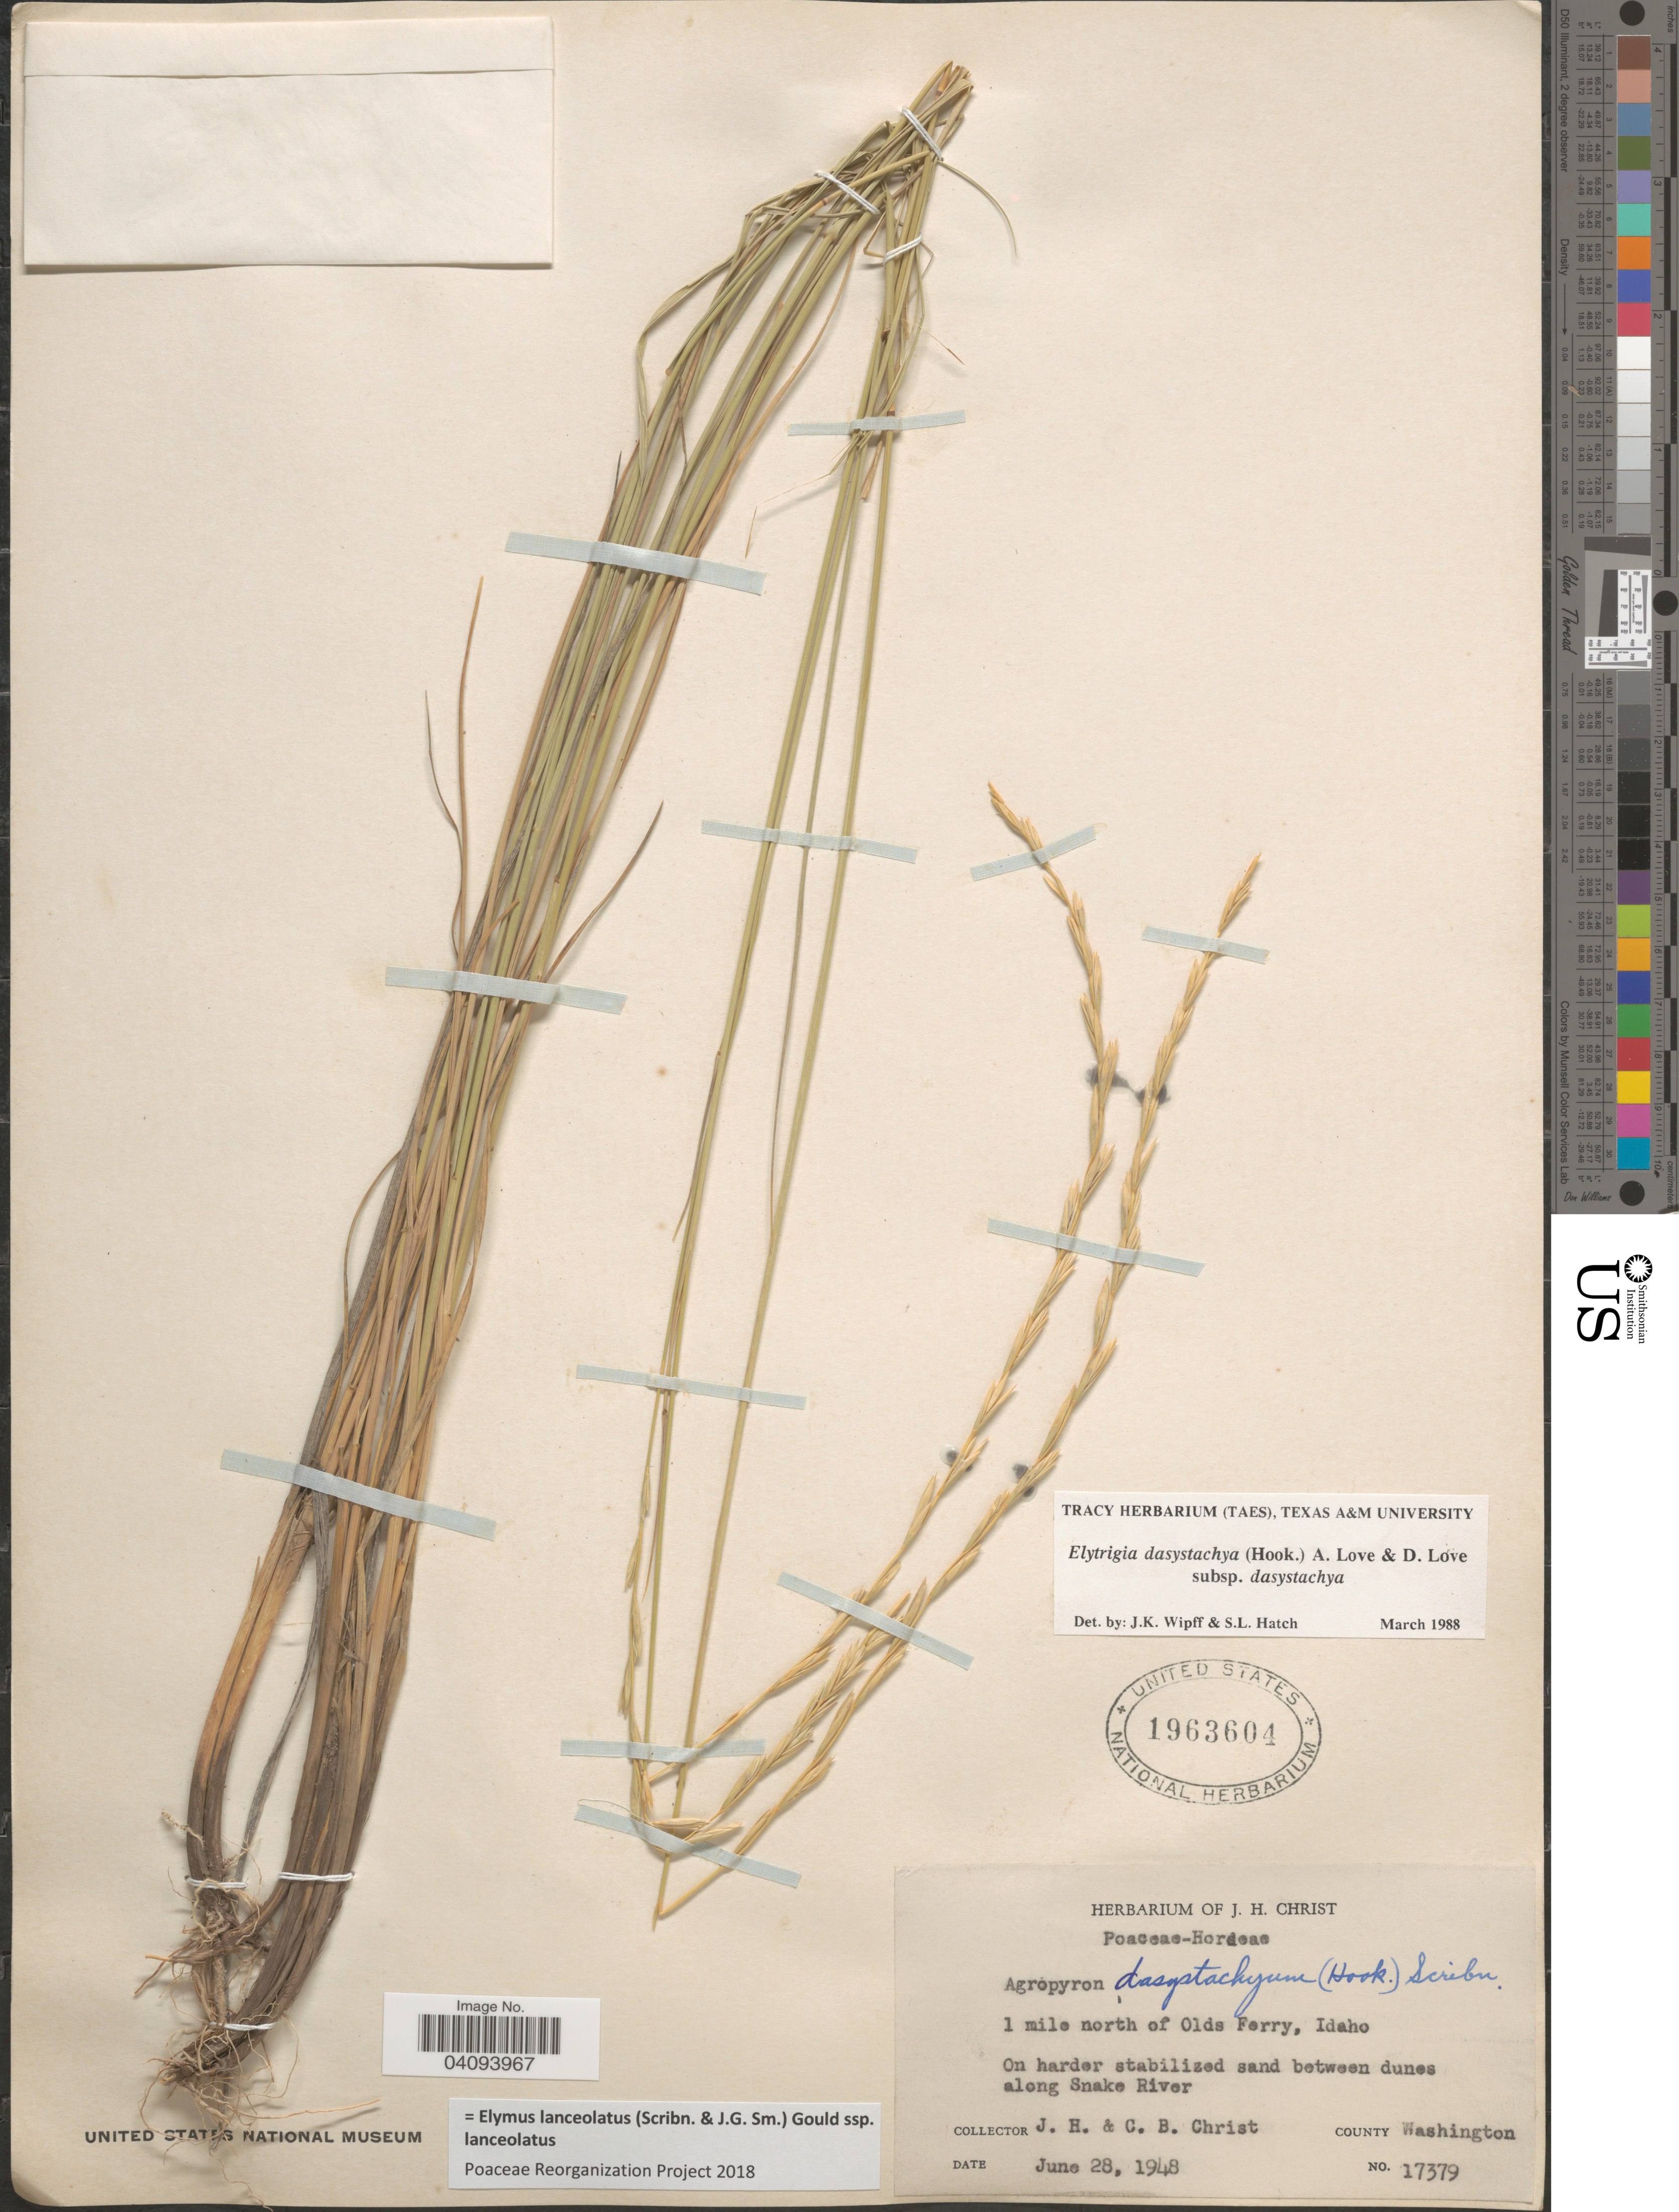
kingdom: Plantae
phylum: Tracheophyta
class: Liliopsida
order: Poales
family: Poaceae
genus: Elymus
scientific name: Elymus lanceolatus subsp. lanceolatus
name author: (Scribn. & J.G. Sm.) Gould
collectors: J. H. Christ & C. Christ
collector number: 17379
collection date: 1948-06-28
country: United States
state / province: Idaho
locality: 1 mile north of Olds Ferry. Between dunes along Snake River. County Washington.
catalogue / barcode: US 1963604